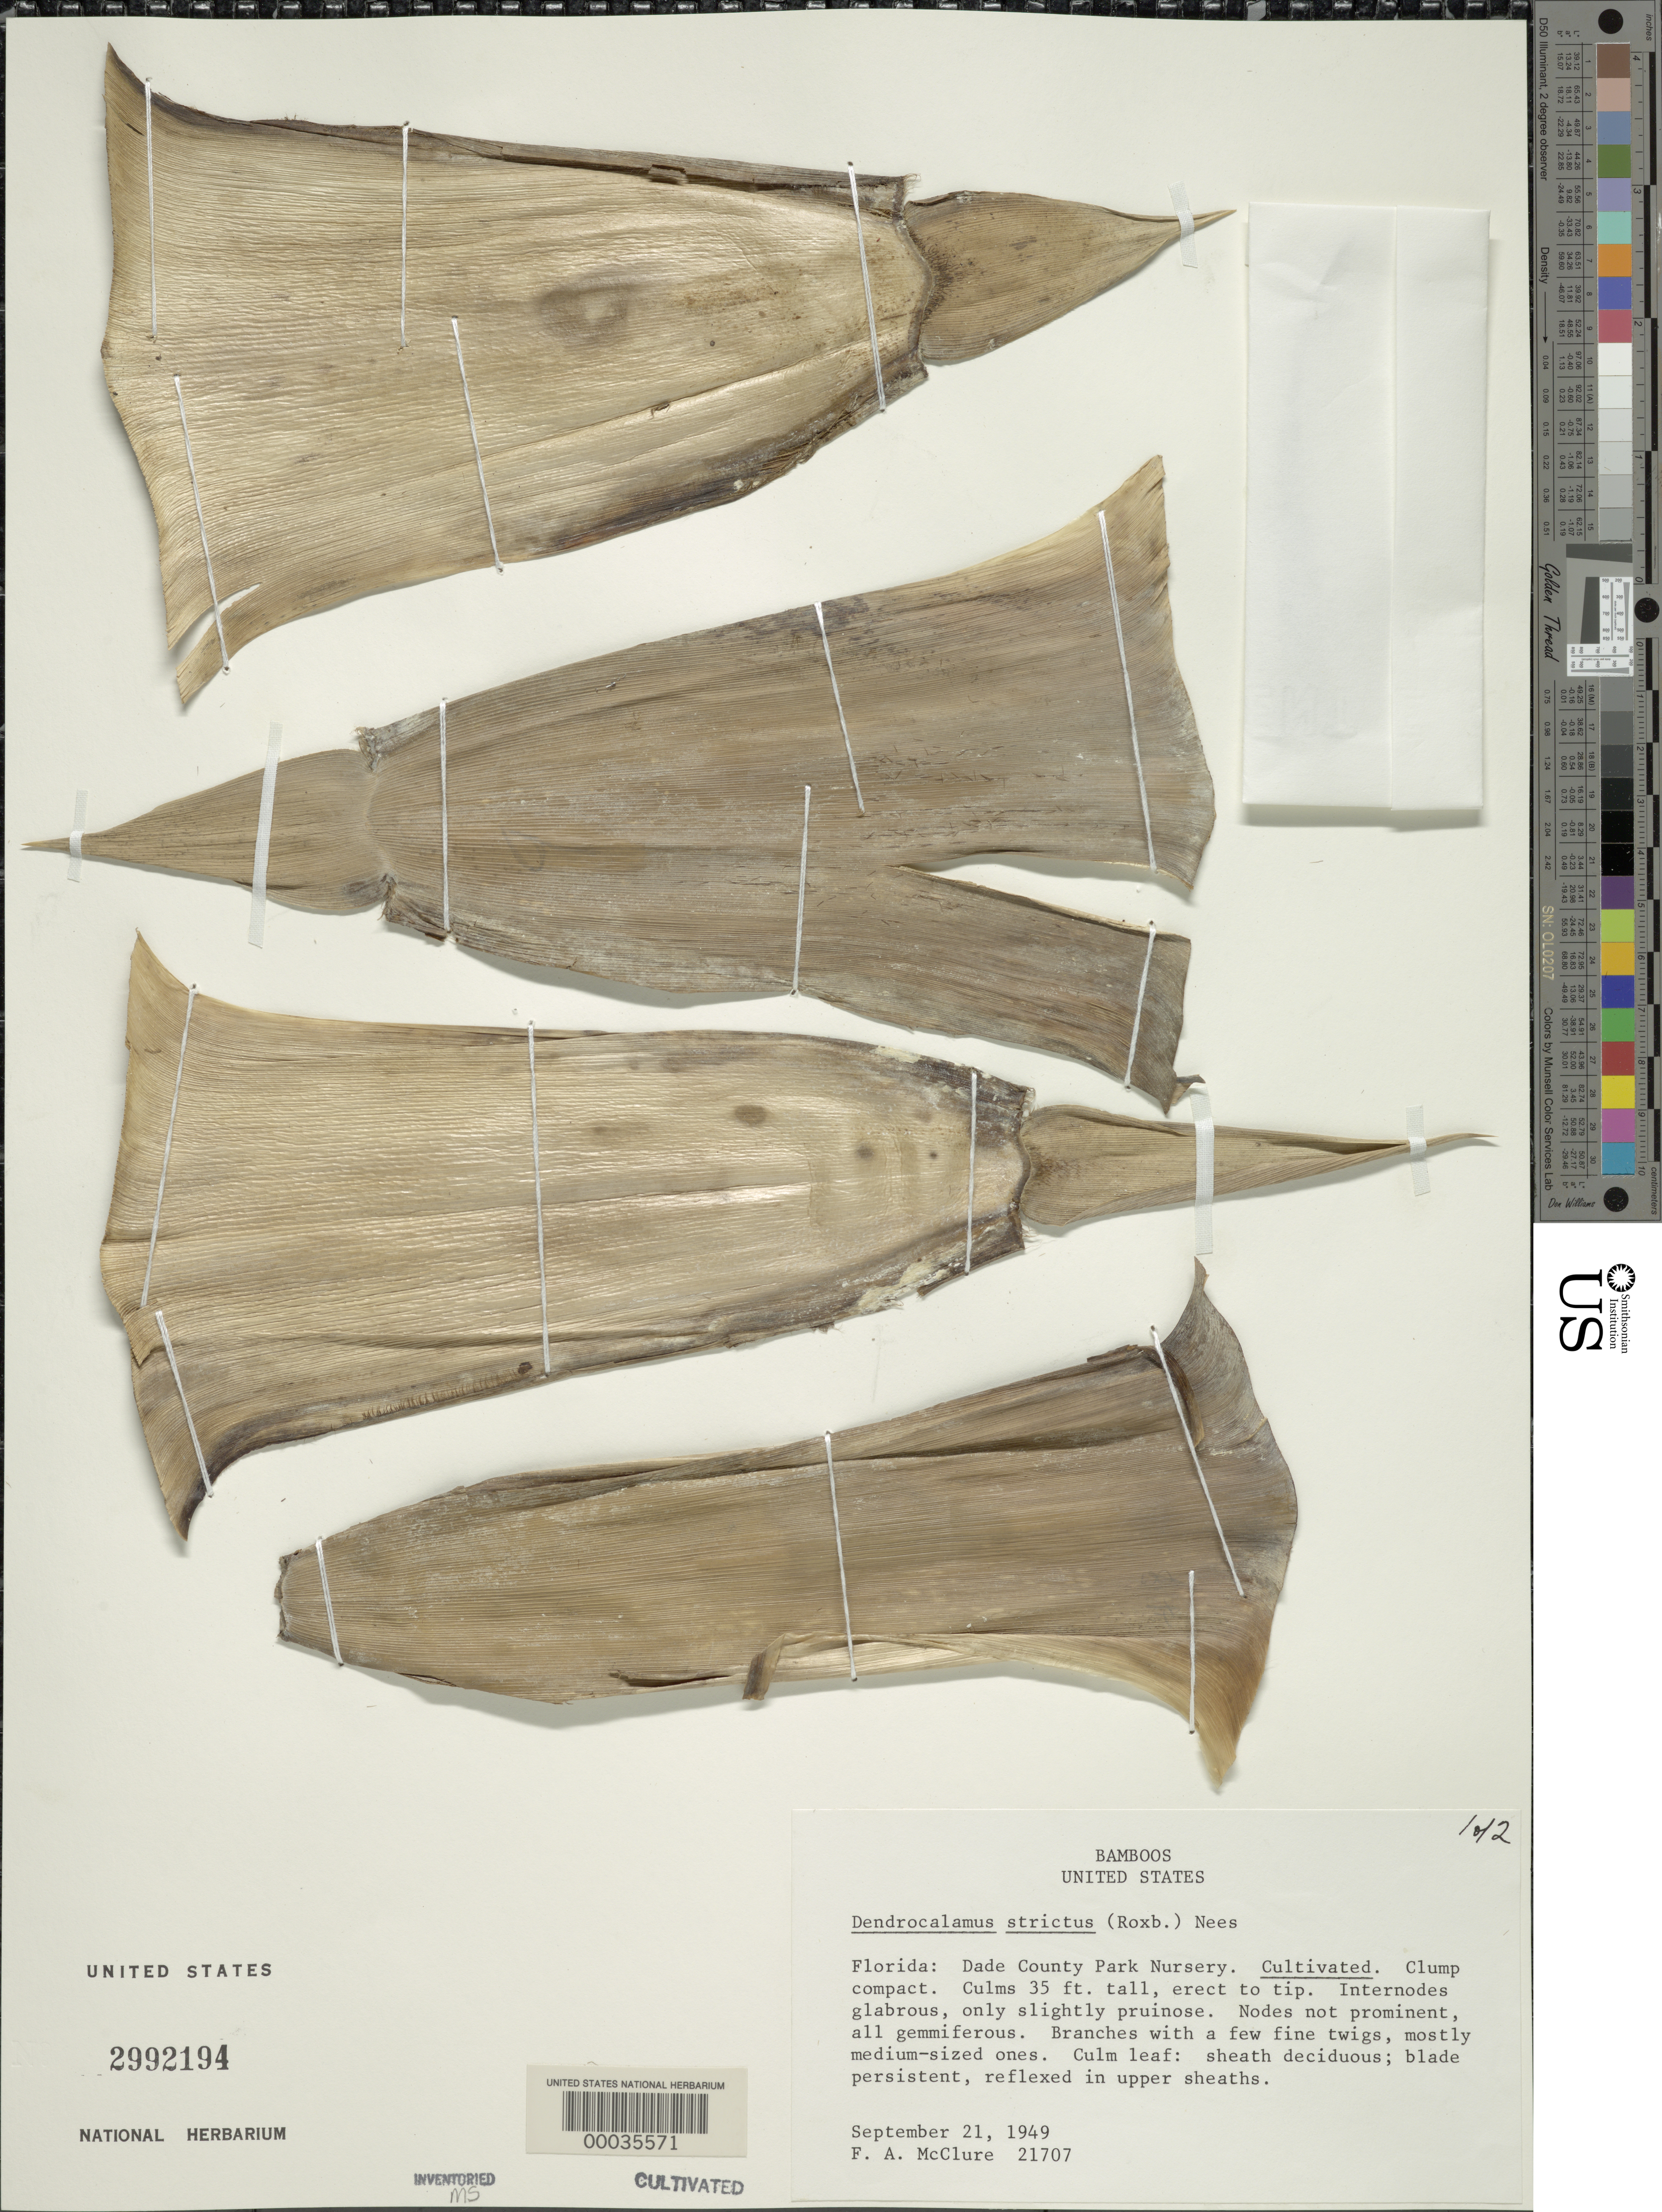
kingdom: Plantae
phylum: Tracheophyta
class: Liliopsida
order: Poales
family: Poaceae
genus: Dendrocalamus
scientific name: Dendrocalamus strictus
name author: (Roxb.) Nees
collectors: F. A. McClure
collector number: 21707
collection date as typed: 21 Sep 1949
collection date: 1949-09-21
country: United States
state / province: Florida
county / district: Dade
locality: Dade county park nursery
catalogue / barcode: US 2992194